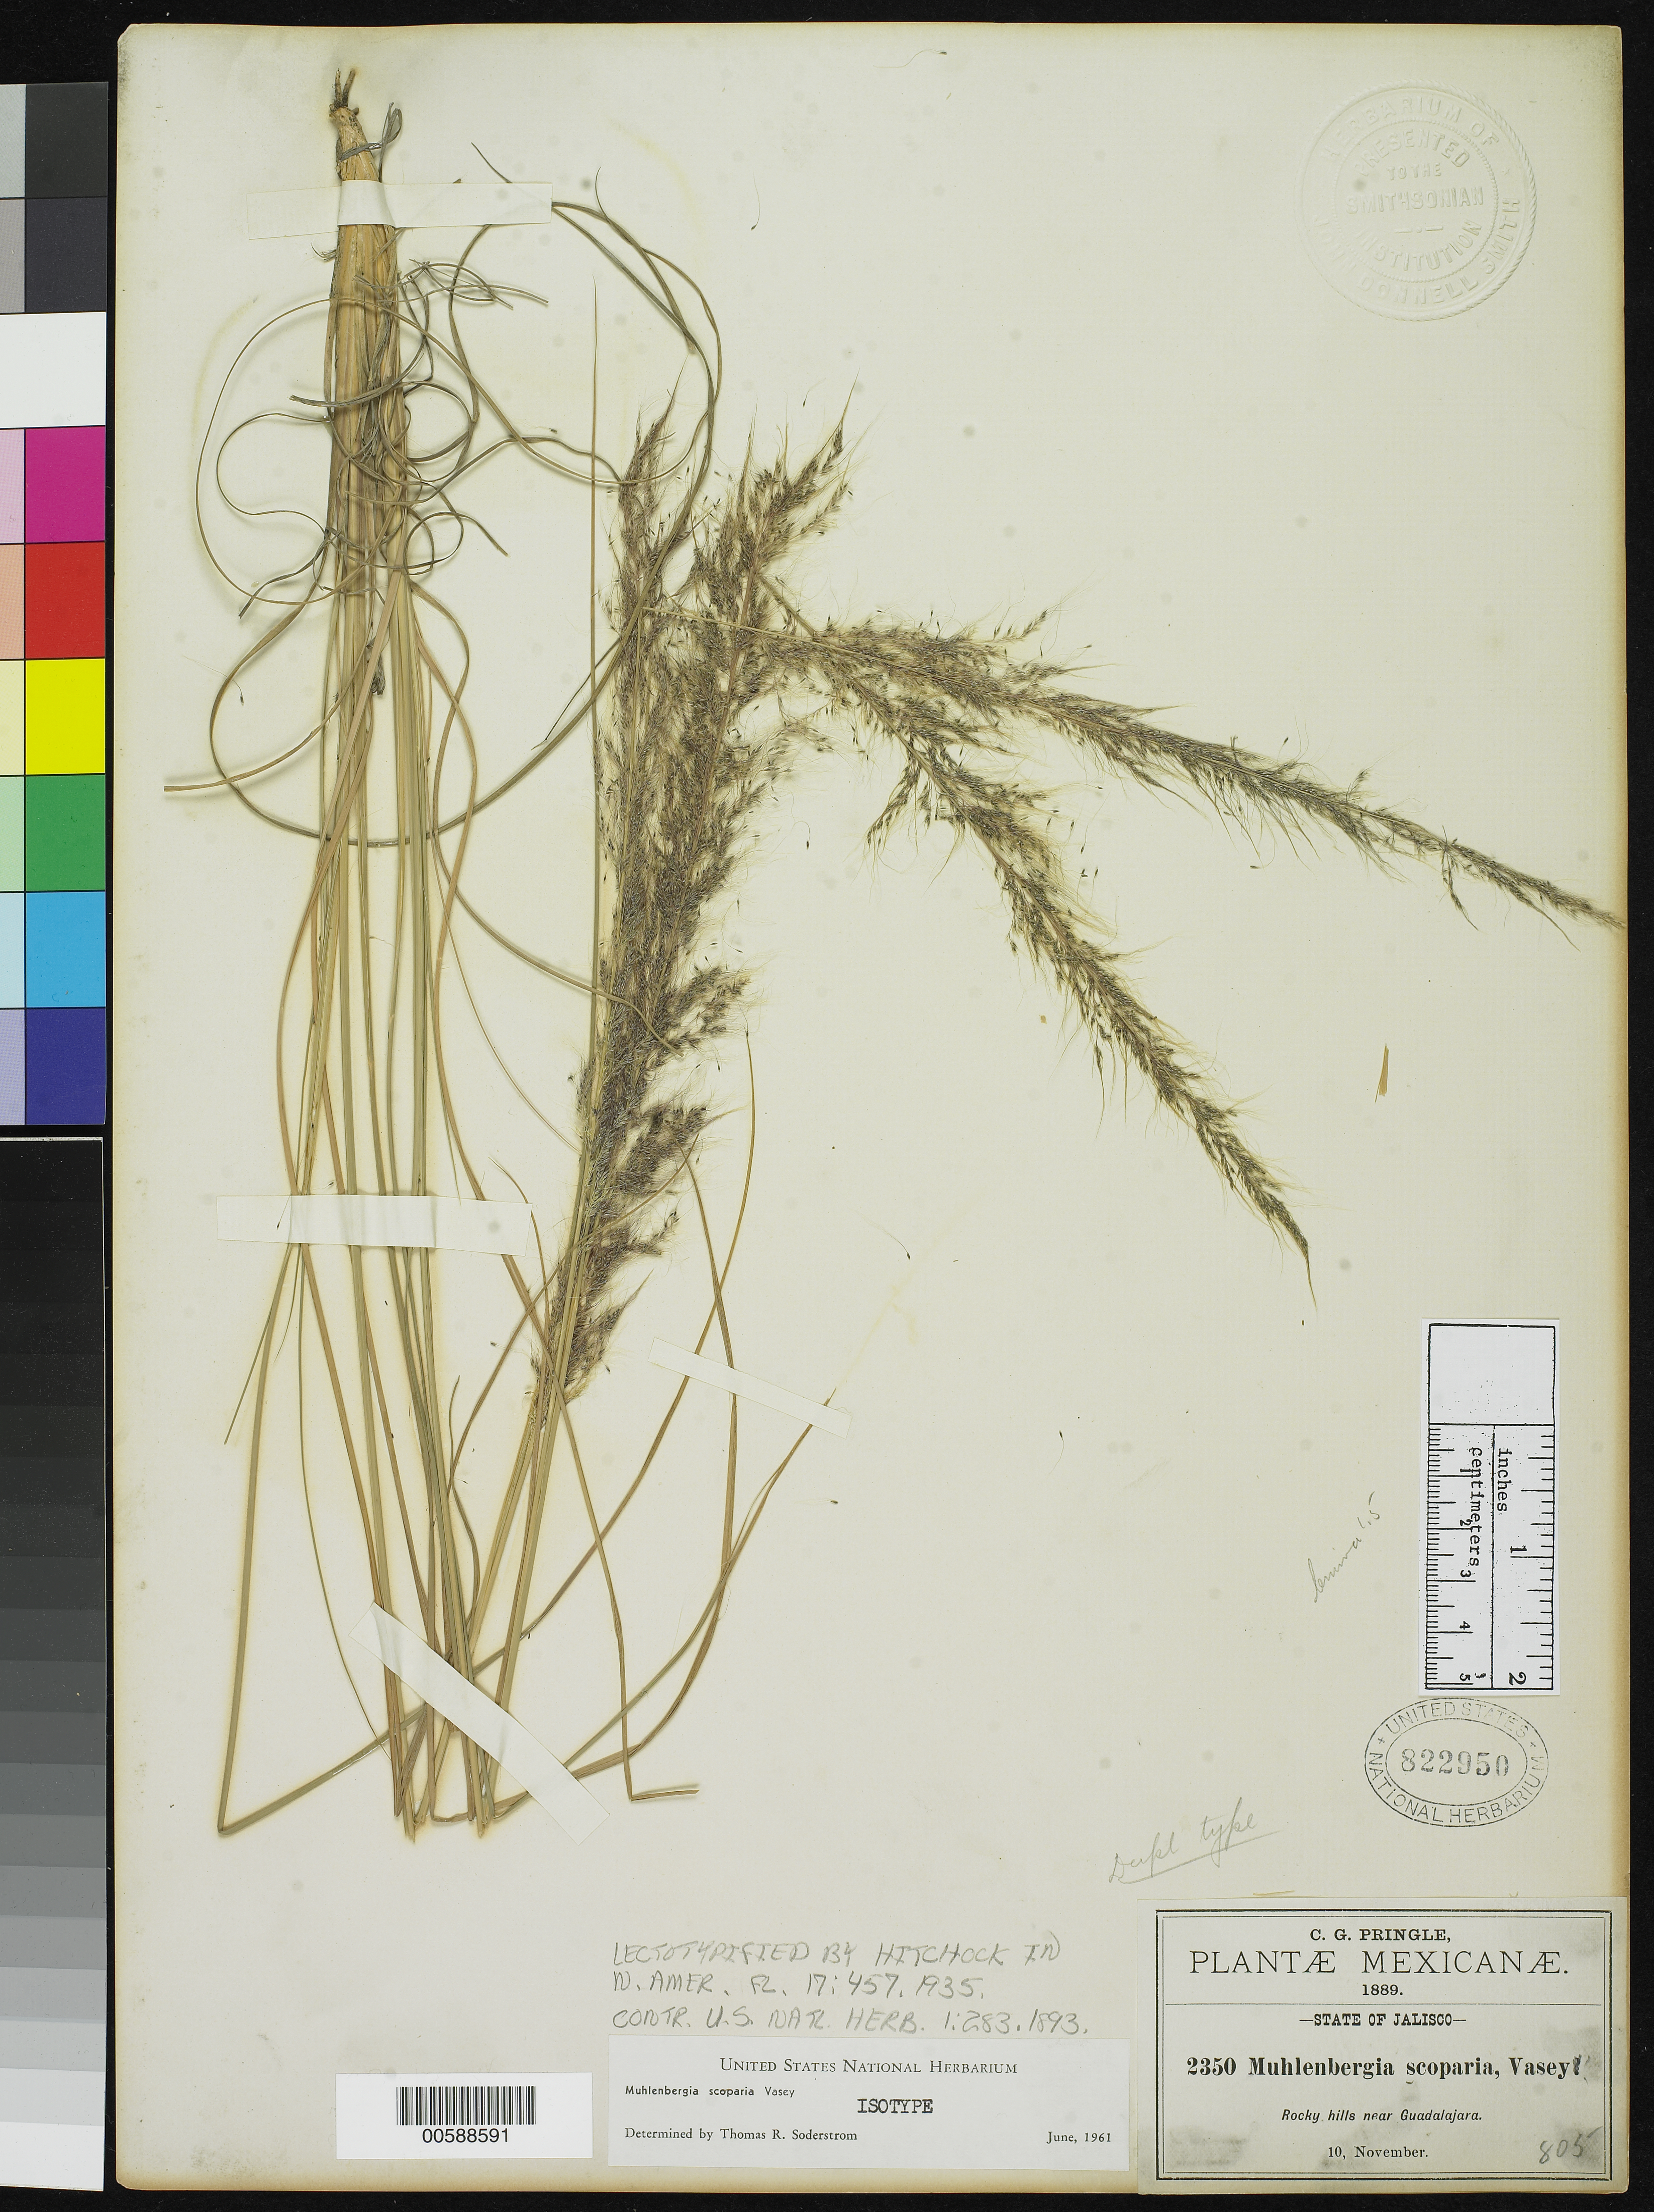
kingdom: Plantae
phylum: Tracheophyta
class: Liliopsida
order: Poales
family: Poaceae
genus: Muhlenbergia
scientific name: Muhlenbergia scoparia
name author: Vasey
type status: Isolectotype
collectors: C. G. Pringle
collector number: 2350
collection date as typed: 10 Nov 1889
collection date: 1889-11-10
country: Mexico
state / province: Jalisco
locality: Rocky hills near Guadalajara.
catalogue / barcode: US 822950